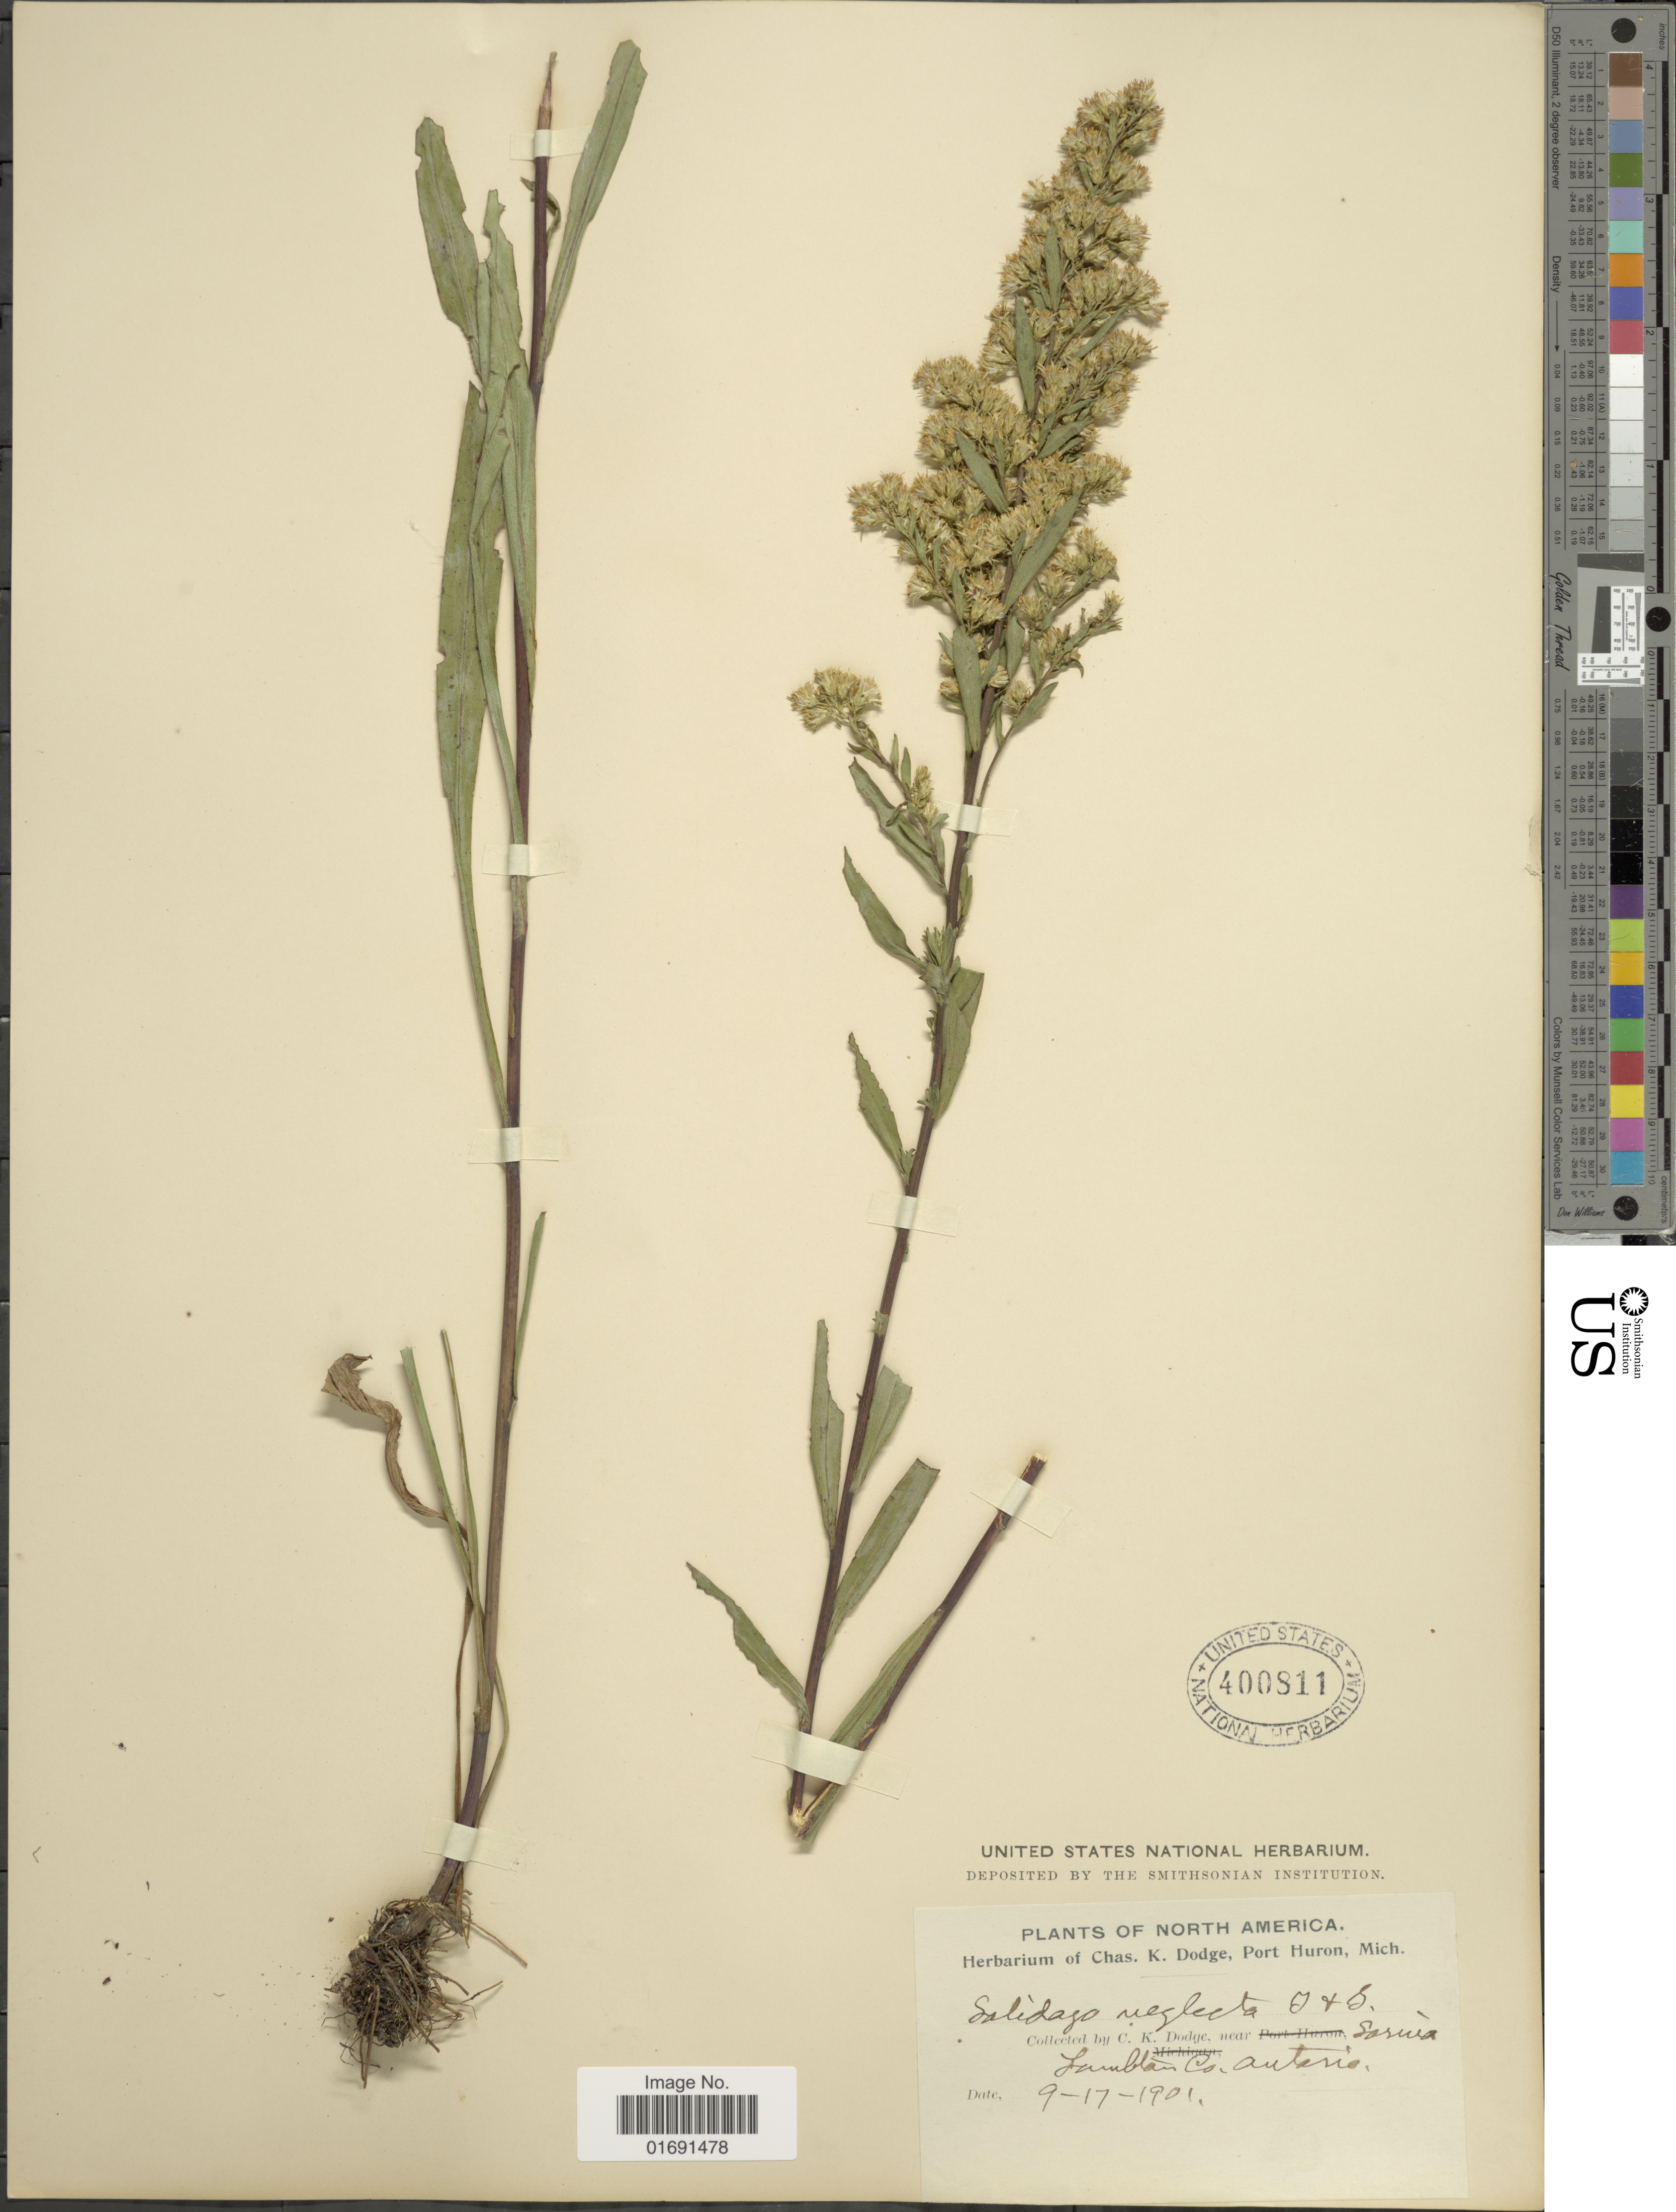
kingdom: Plantae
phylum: Tracheophyta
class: Magnoliopsida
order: Asterales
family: Asteraceae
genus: Solidago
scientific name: Solidago uniligulata var. uniligulata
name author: (DC.) Porter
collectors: C. K. Dodge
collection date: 1901-09-17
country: Canada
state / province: Ontario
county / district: Lambton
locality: Near Sarnia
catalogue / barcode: US 400811